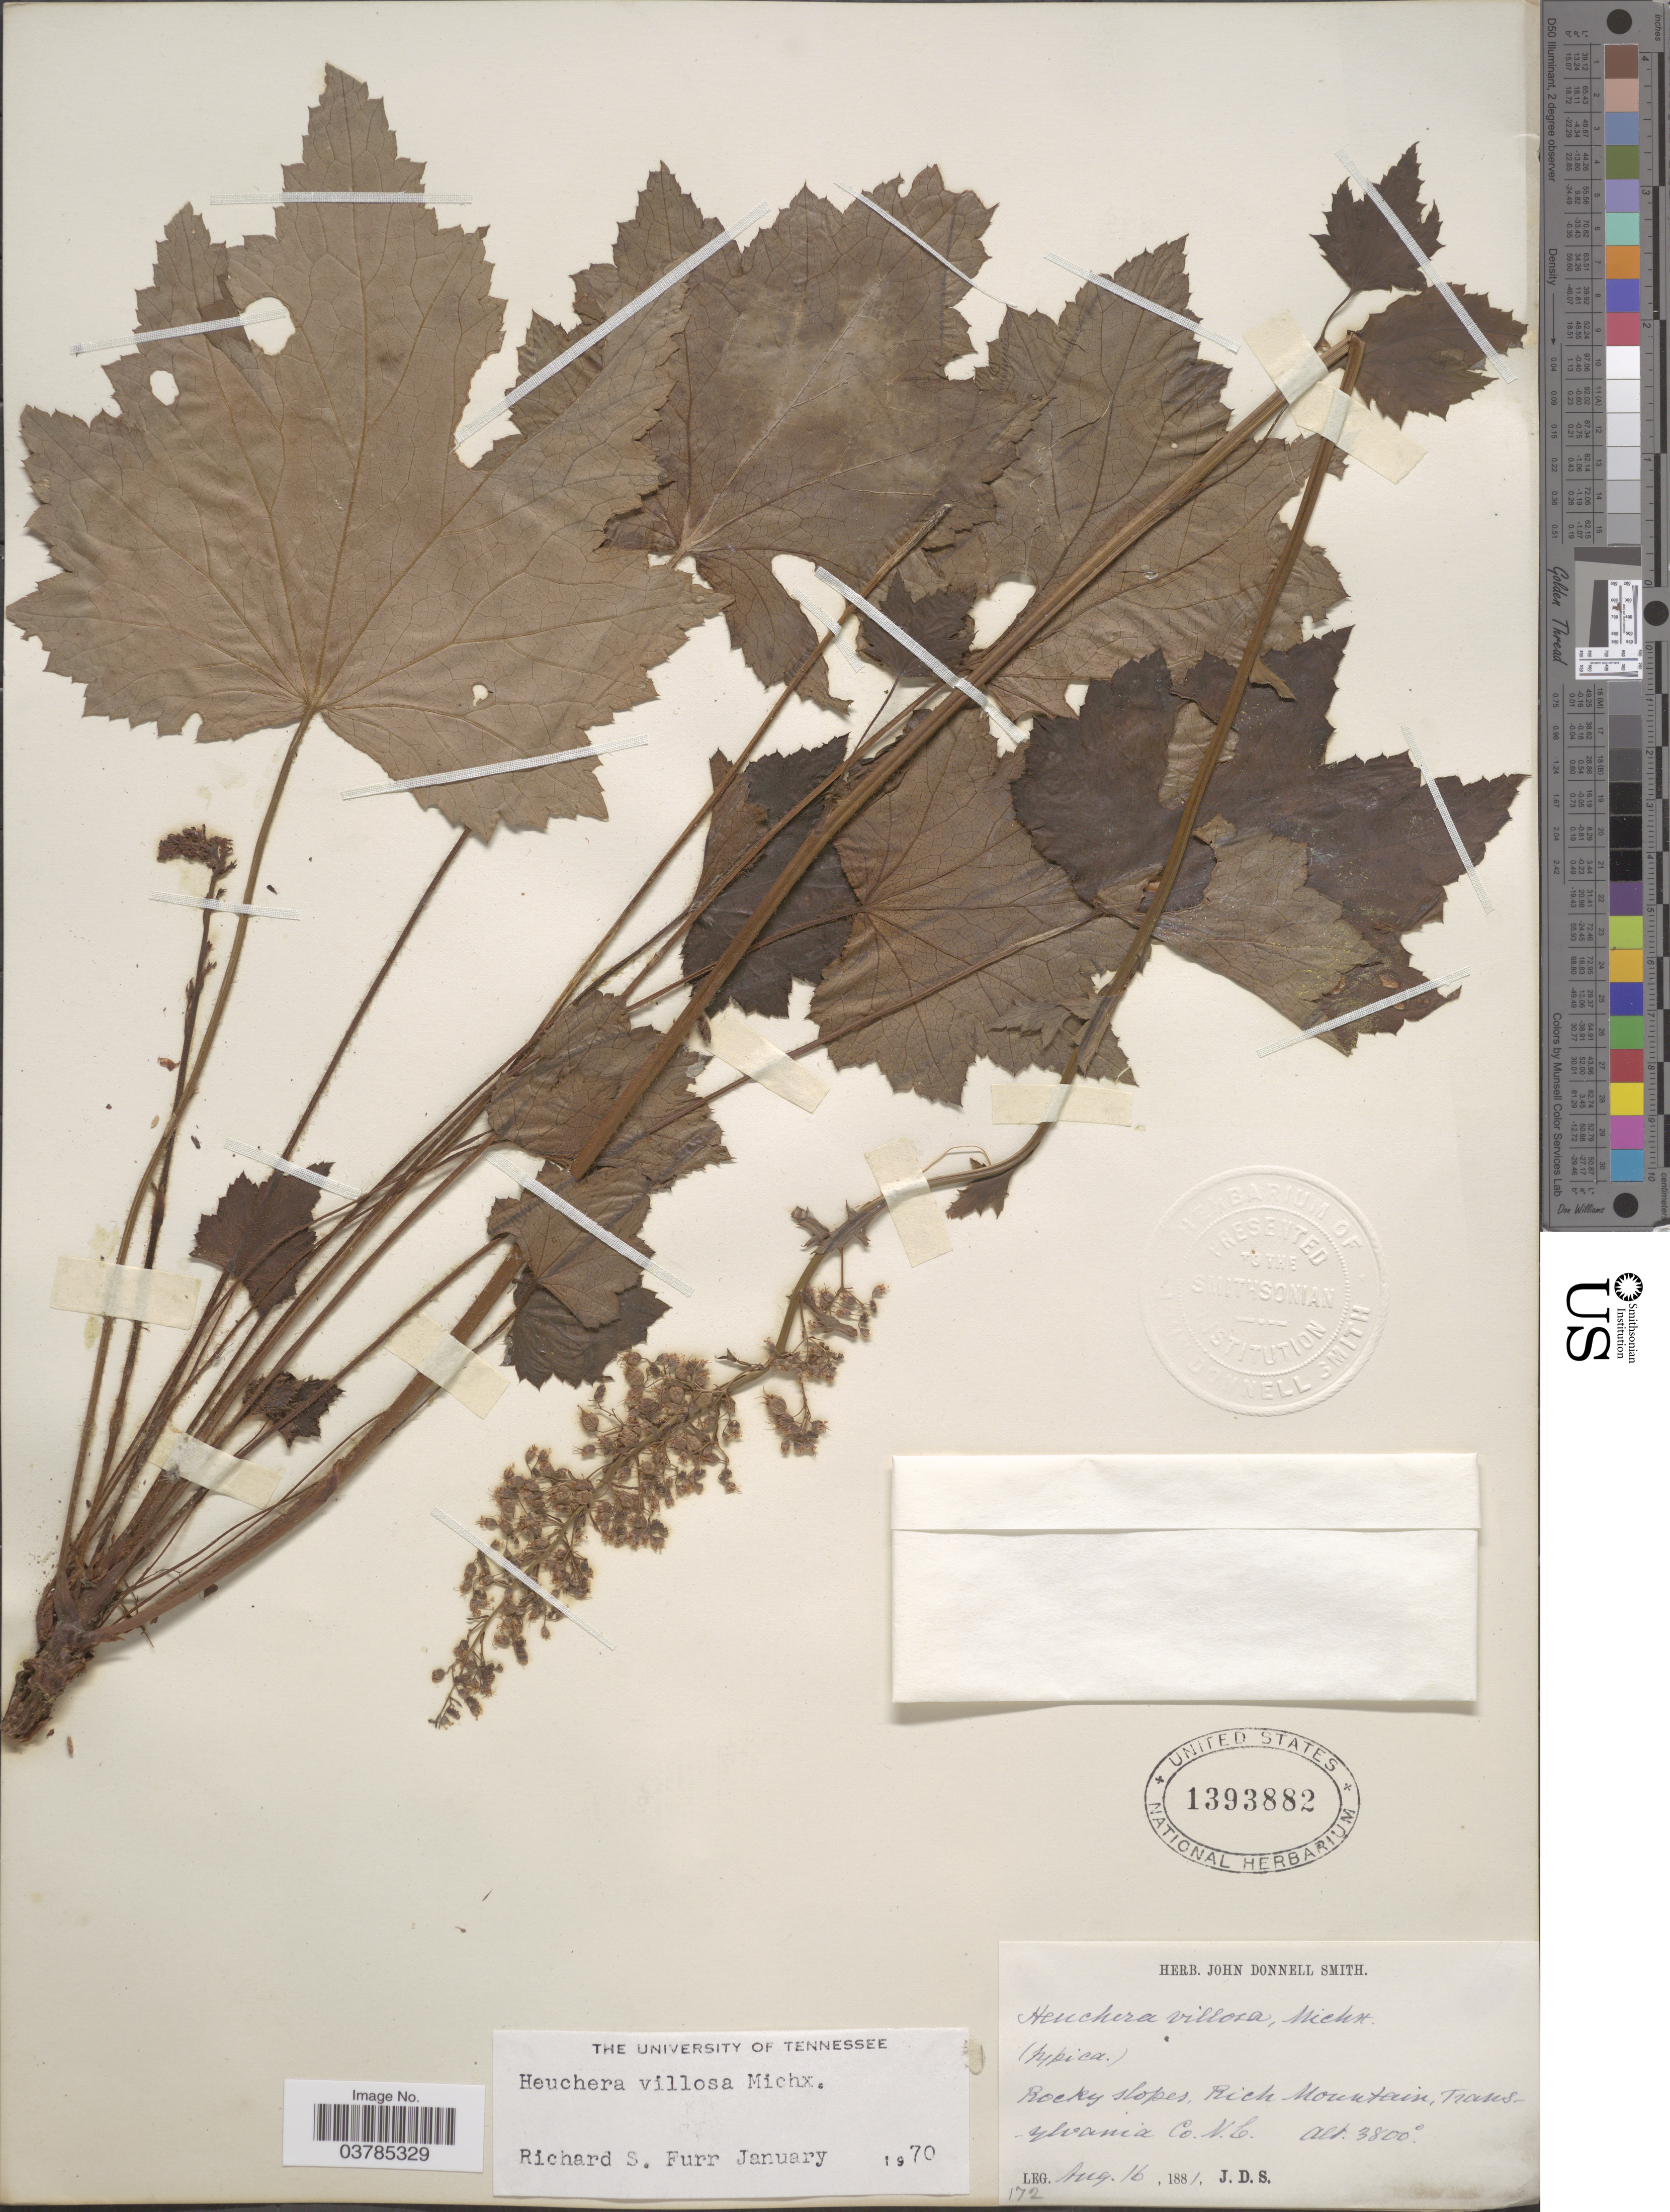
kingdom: Plantae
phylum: Tracheophyta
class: Magnoliopsida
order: Saxifragales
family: Saxifragaceae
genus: Heuchera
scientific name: Heuchera villosa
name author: Michx.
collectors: J. Donnell Smith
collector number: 172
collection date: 1881-08-16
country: United States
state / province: North Carolina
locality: Rich Mountain, Transylvania Co.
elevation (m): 1158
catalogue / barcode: US 1393882